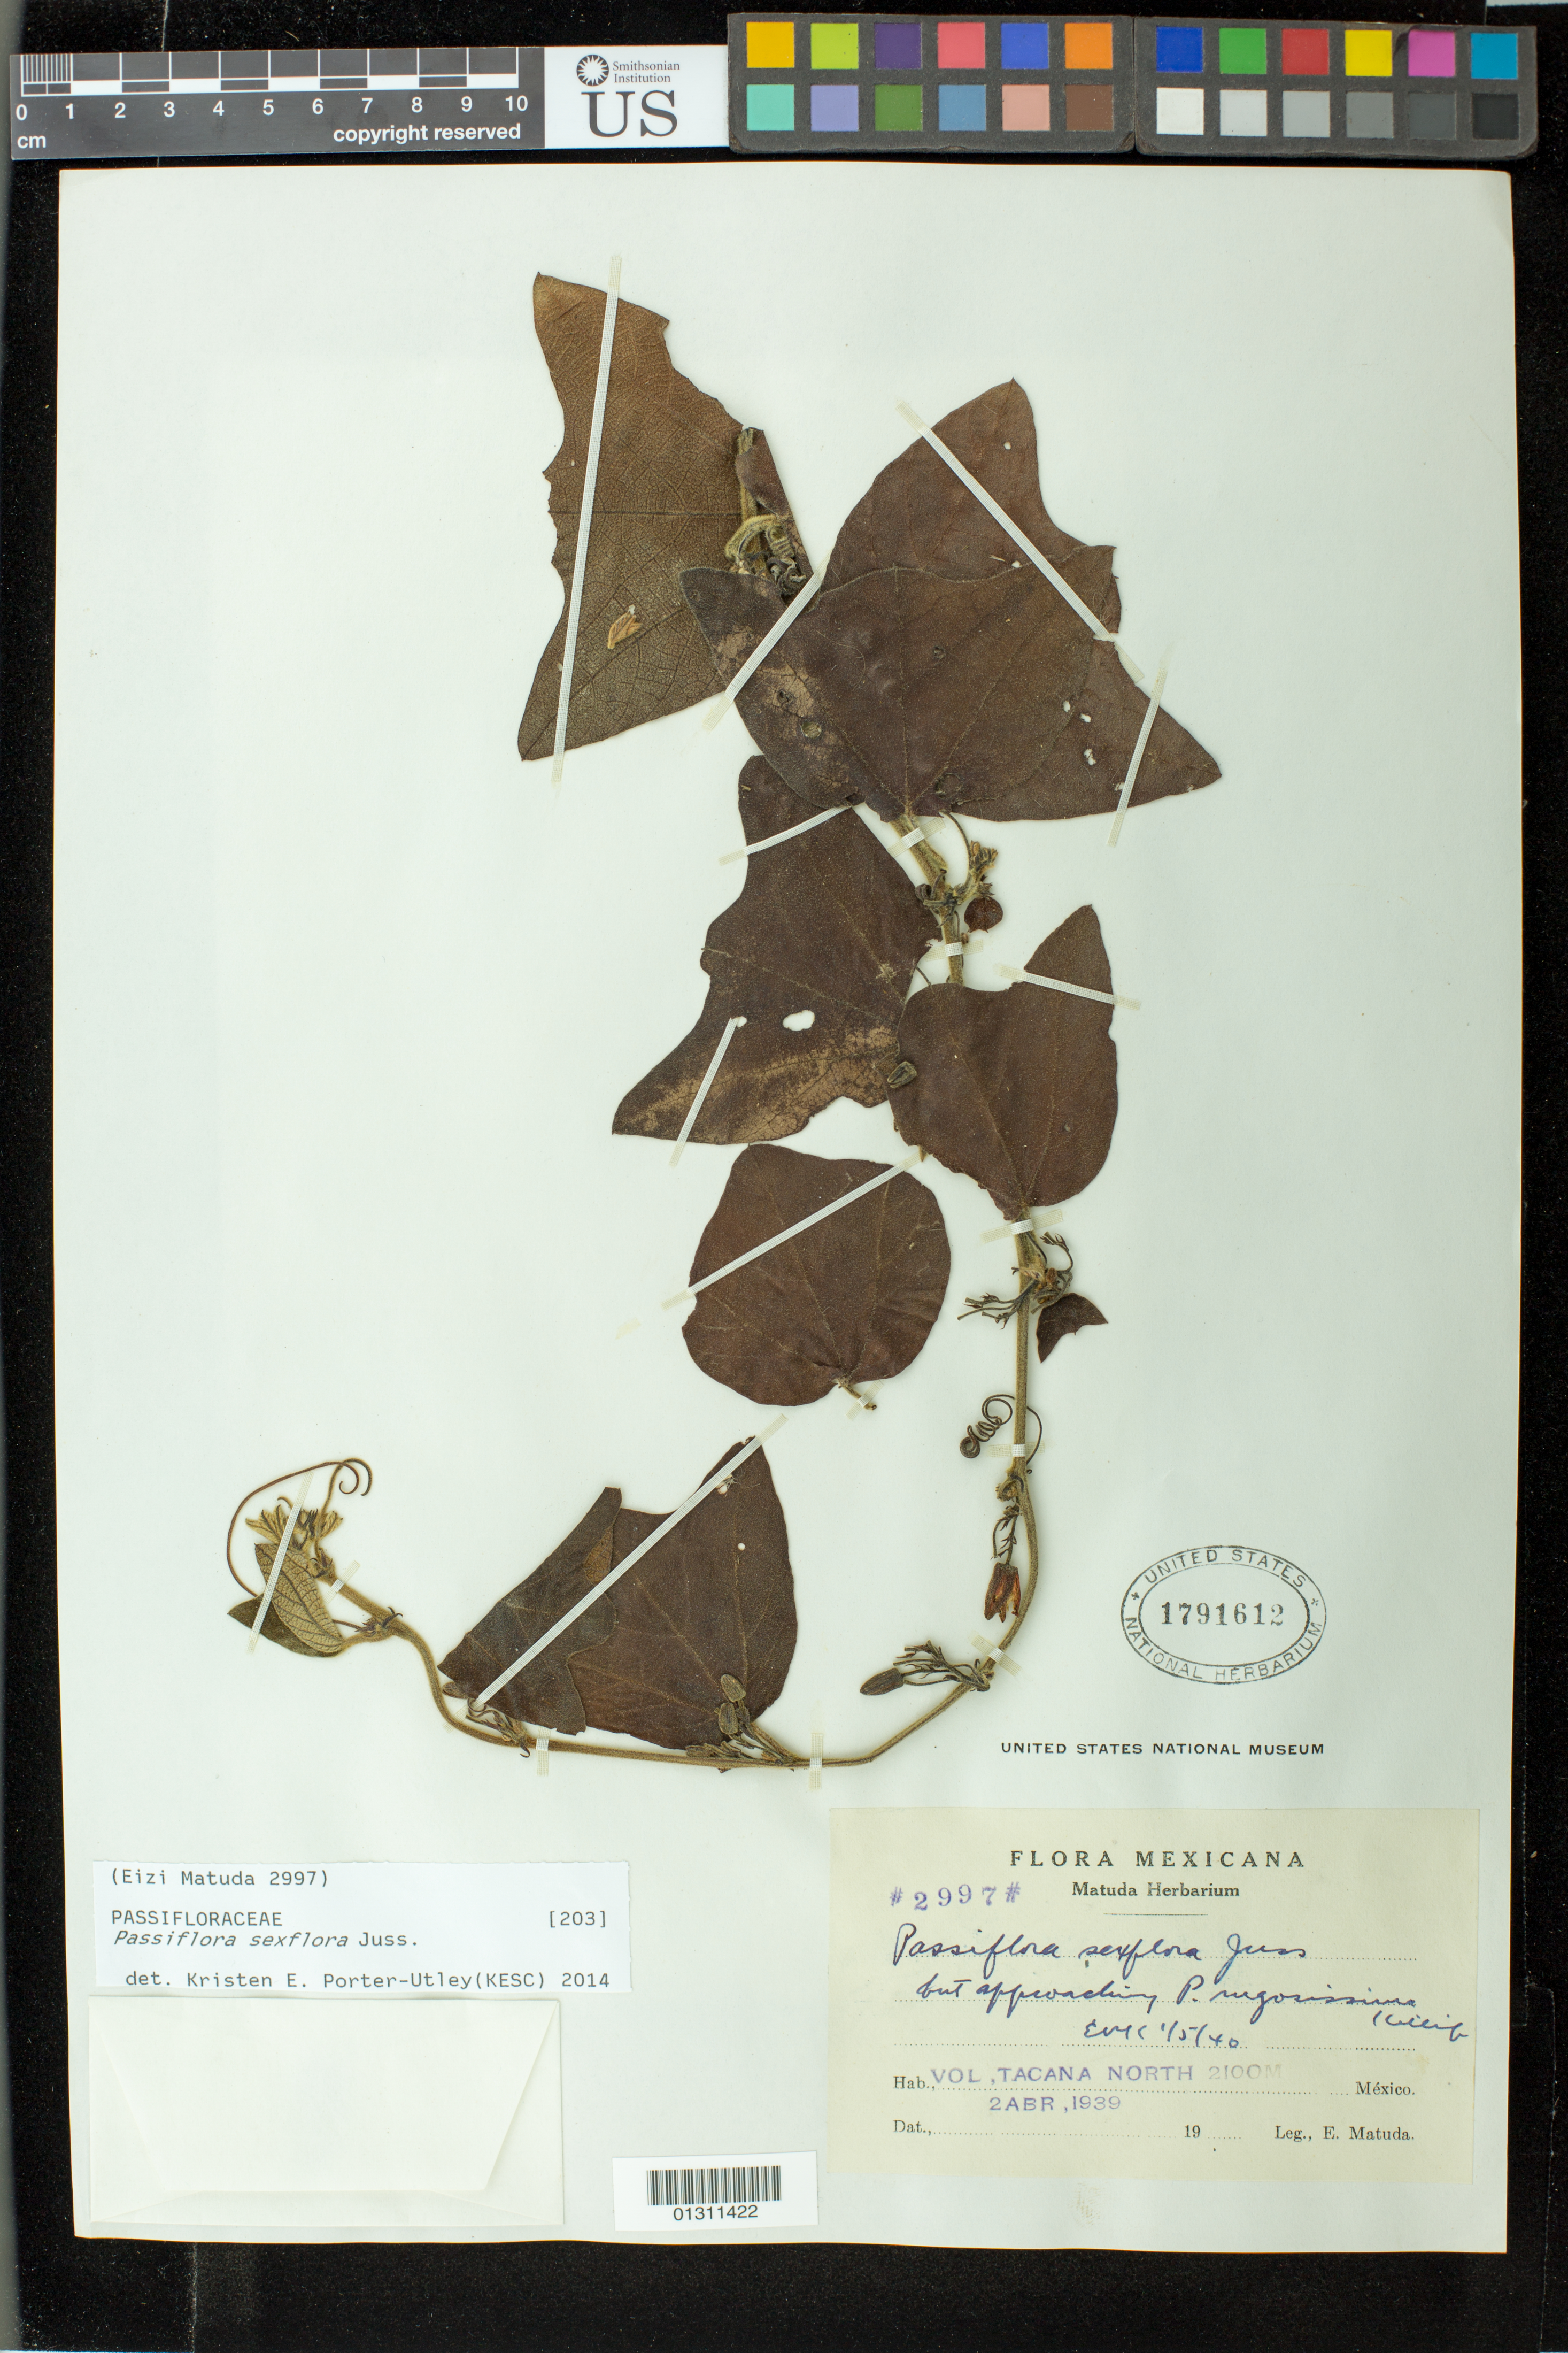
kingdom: Plantae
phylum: Tracheophyta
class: Magnoliopsida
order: Malpighiales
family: Passifloraceae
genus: Passiflora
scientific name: Passiflora sexflora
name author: Juss.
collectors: E. Matuda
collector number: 2997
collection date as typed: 02 Apr 1939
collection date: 1939-04-02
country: Mexico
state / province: Chiapas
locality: North of Tacana Volcano.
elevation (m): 2100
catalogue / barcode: US 1791612